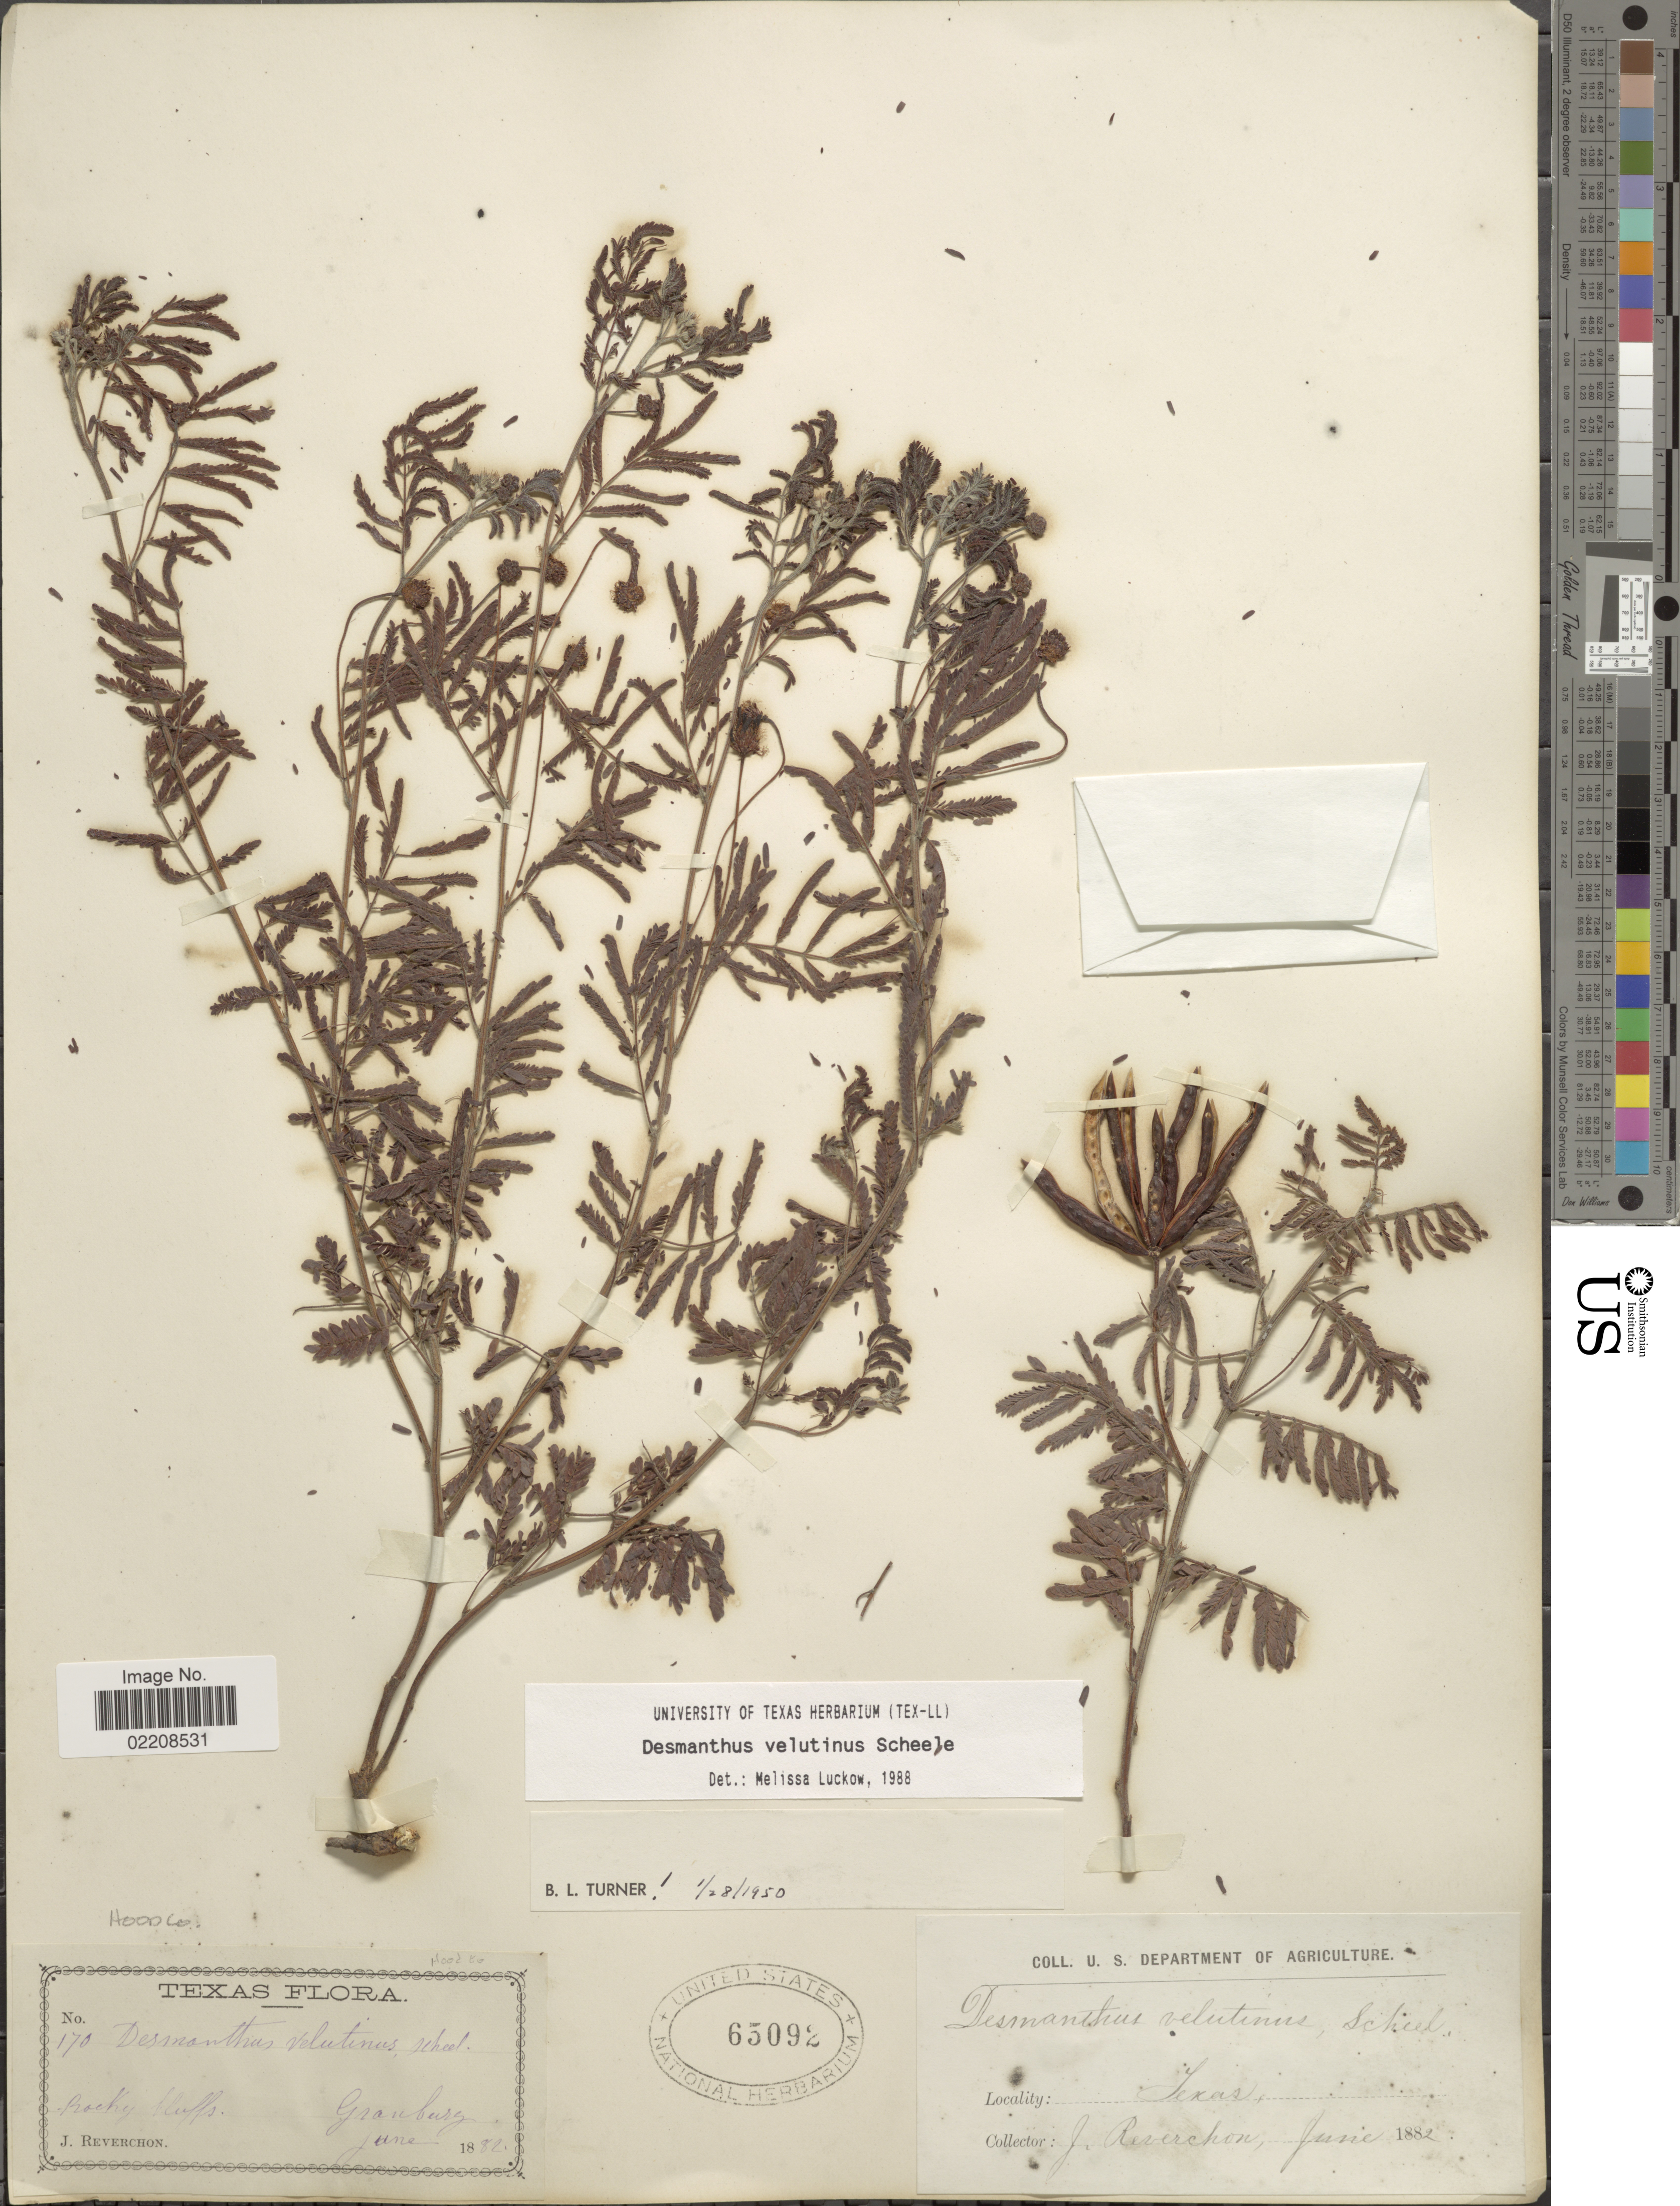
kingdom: Plantae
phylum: Tracheophyta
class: Magnoliopsida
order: Fabales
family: Fabaceae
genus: Desmanthus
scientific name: Desmanthus velutinus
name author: Scheele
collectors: J. Reverchon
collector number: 170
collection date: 1882-06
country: United States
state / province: Texas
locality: Rocky bluffs, Granbury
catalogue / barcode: US 65092